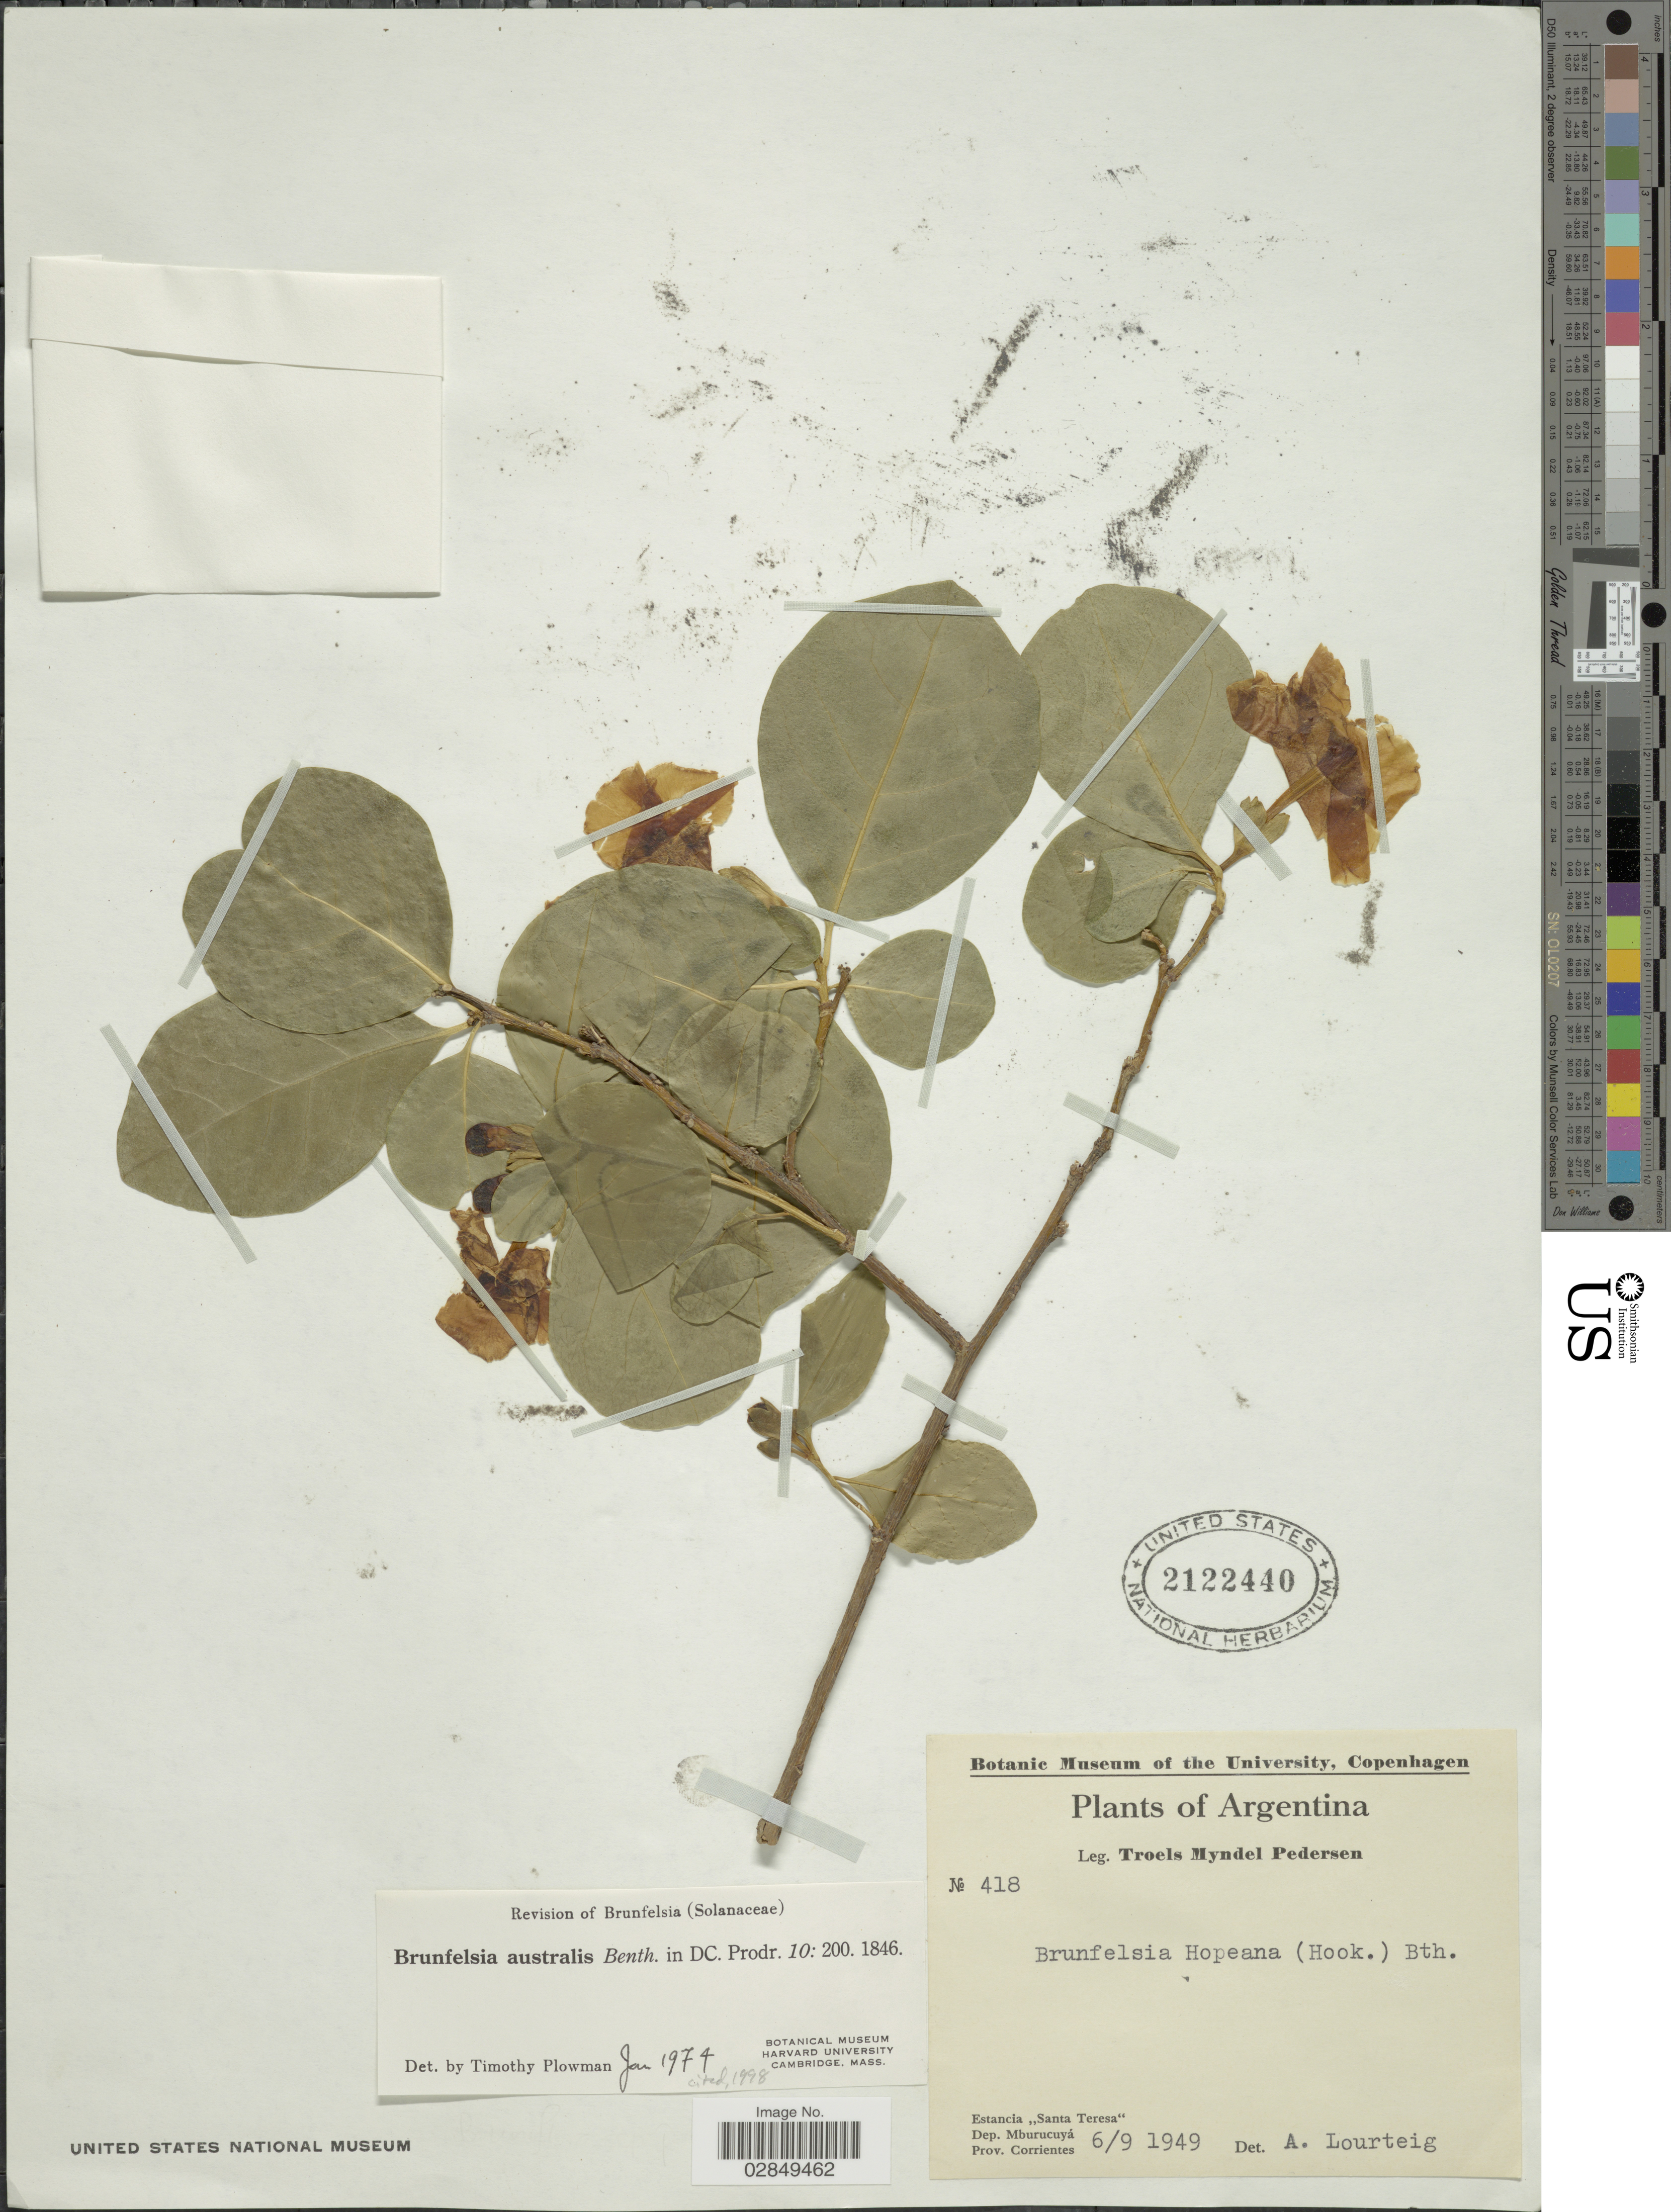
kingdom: Plantae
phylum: Tracheophyta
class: Magnoliopsida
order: Solanales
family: Solanaceae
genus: Brunfelsia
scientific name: Brunfelsia australis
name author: Benth.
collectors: T. Pederson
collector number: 418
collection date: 1949-09-06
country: Argentina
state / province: Corrientes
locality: Estancia "Santa Teresa", Dep. Mburucuyá.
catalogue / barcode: US 2122440